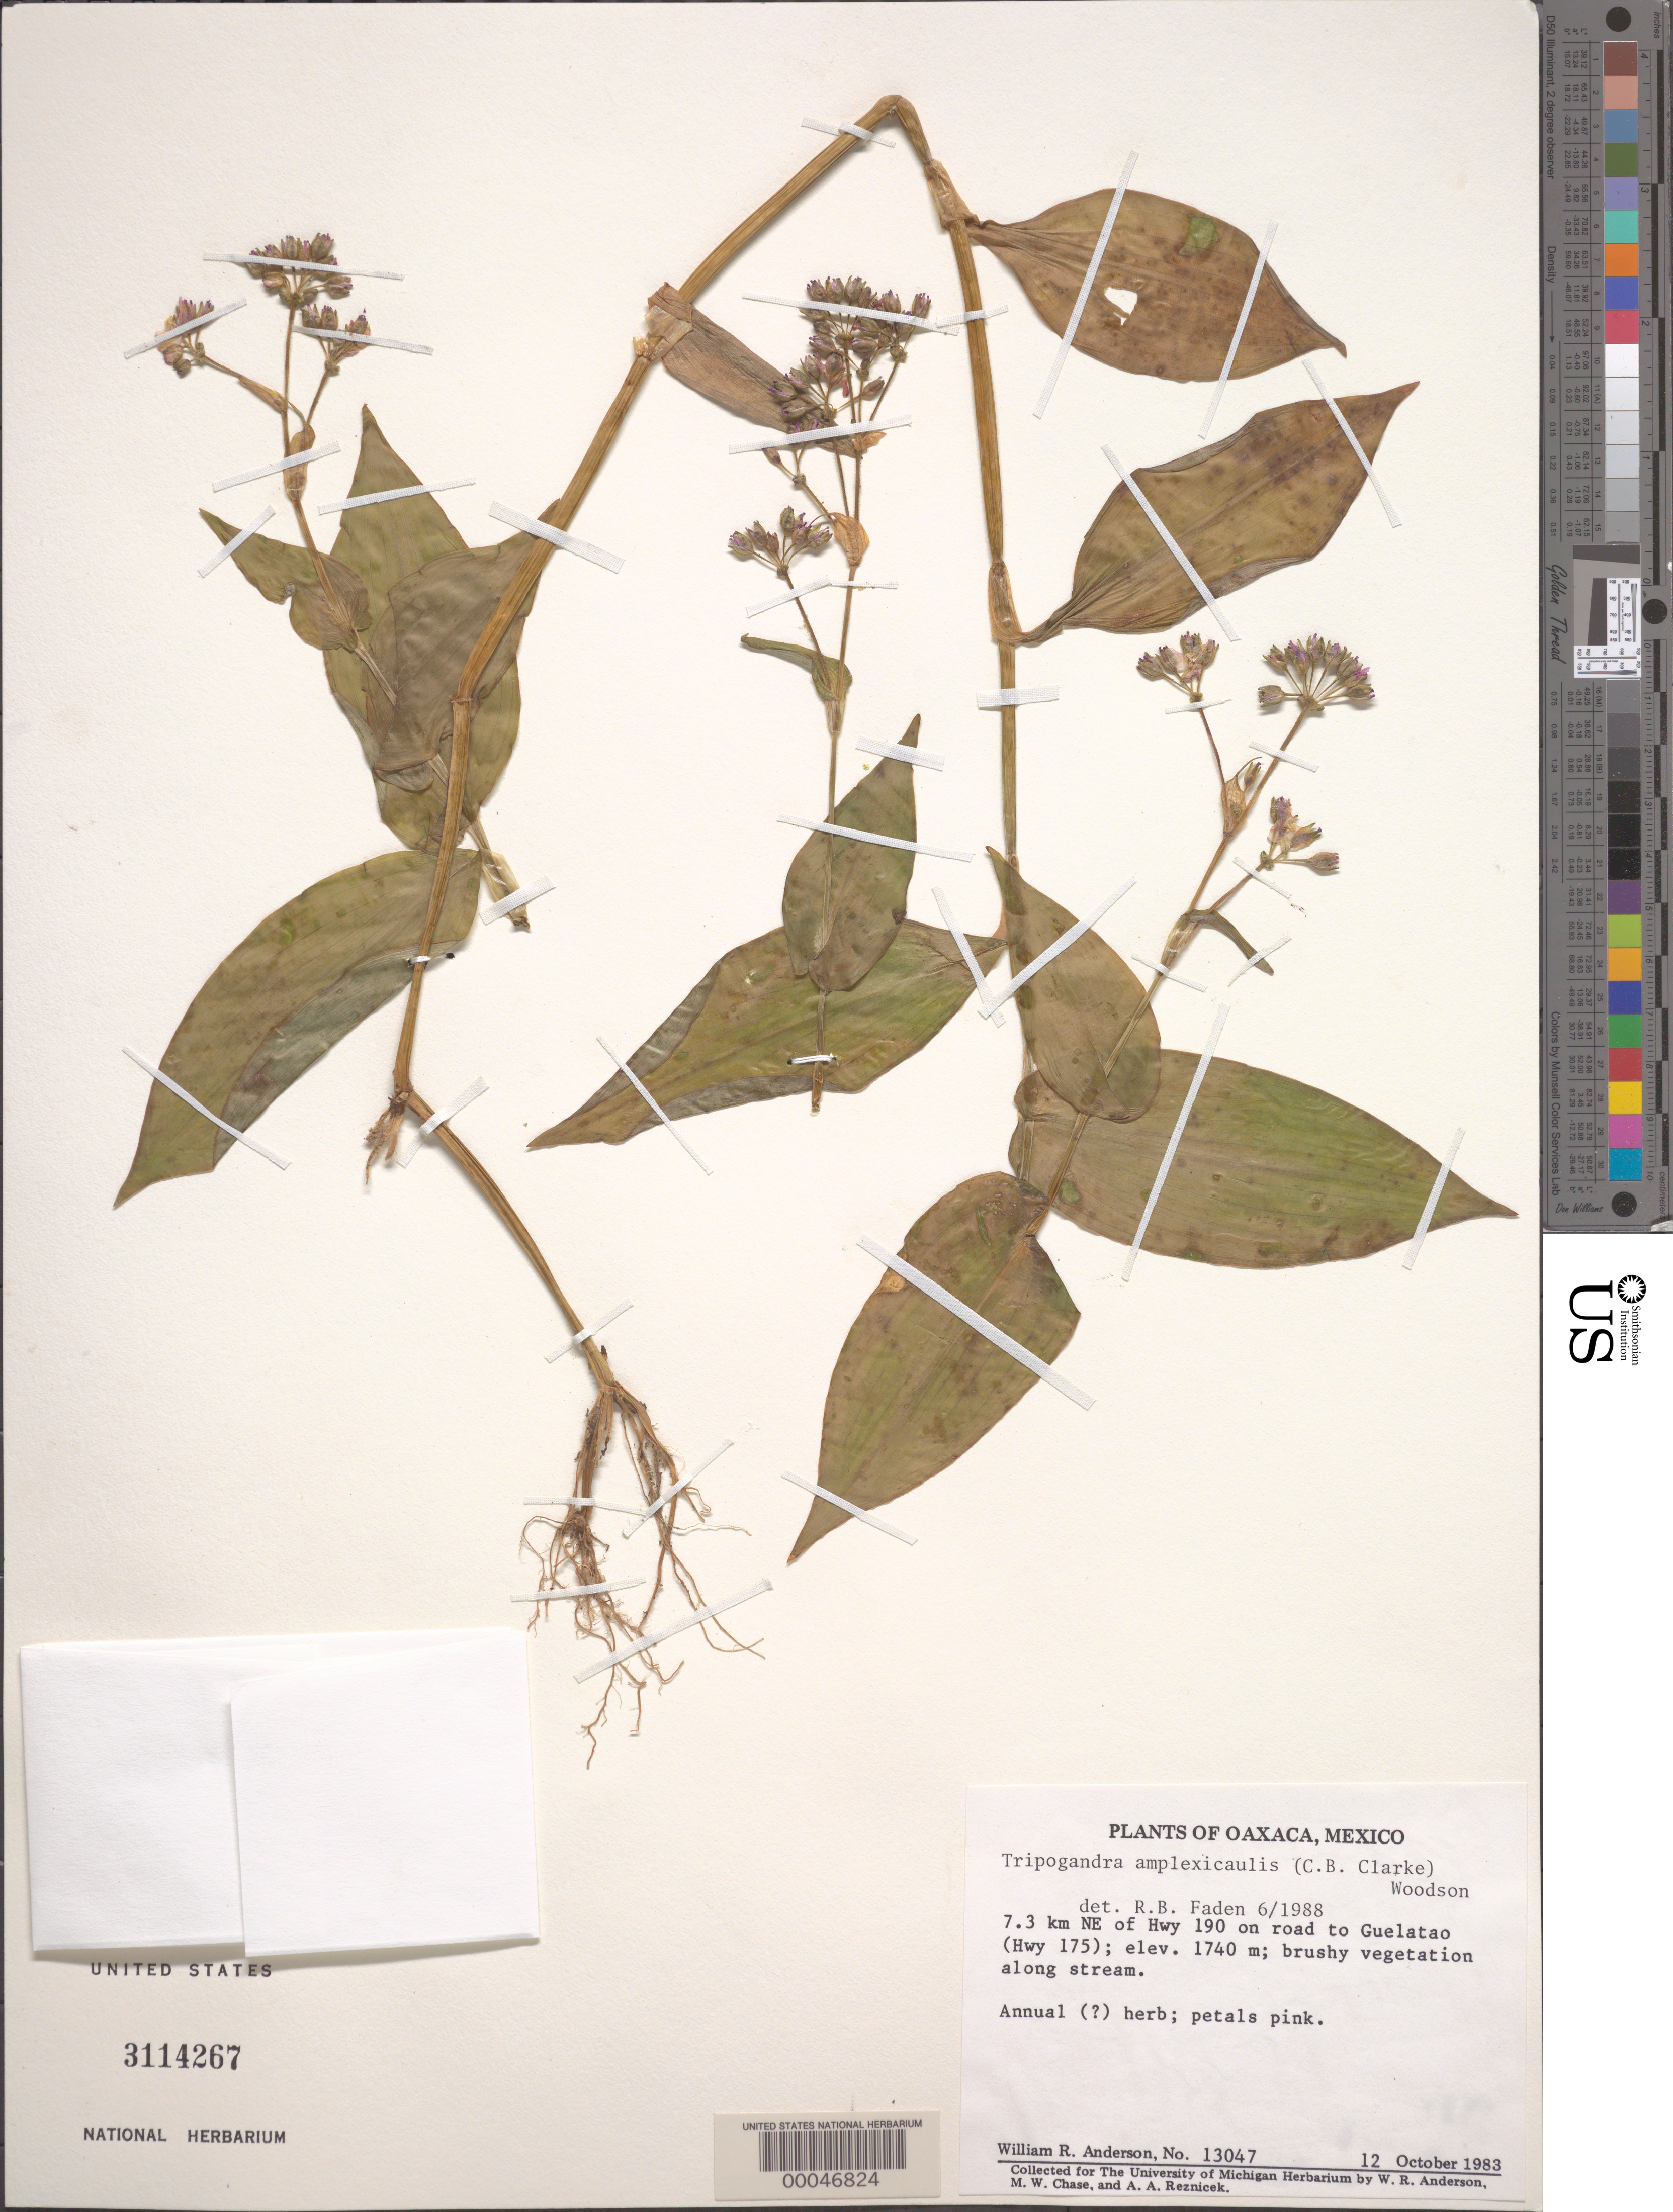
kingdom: Plantae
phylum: Tracheophyta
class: Liliopsida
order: Commelinales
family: Commelinaceae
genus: Tripogandra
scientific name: Tripogandra amplexicaulis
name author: (Klotzsch ex C.B. Clarke) Woodson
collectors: W. R. Anderson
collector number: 13047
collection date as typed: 12 Oct 1983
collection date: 1983-10-12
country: Mexico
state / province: Oaxaca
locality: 7.3 km NE of hwy 190 on road to Guelatao (hwy 175)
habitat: Brushy vegetation along stream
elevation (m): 1740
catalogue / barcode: US 3114267